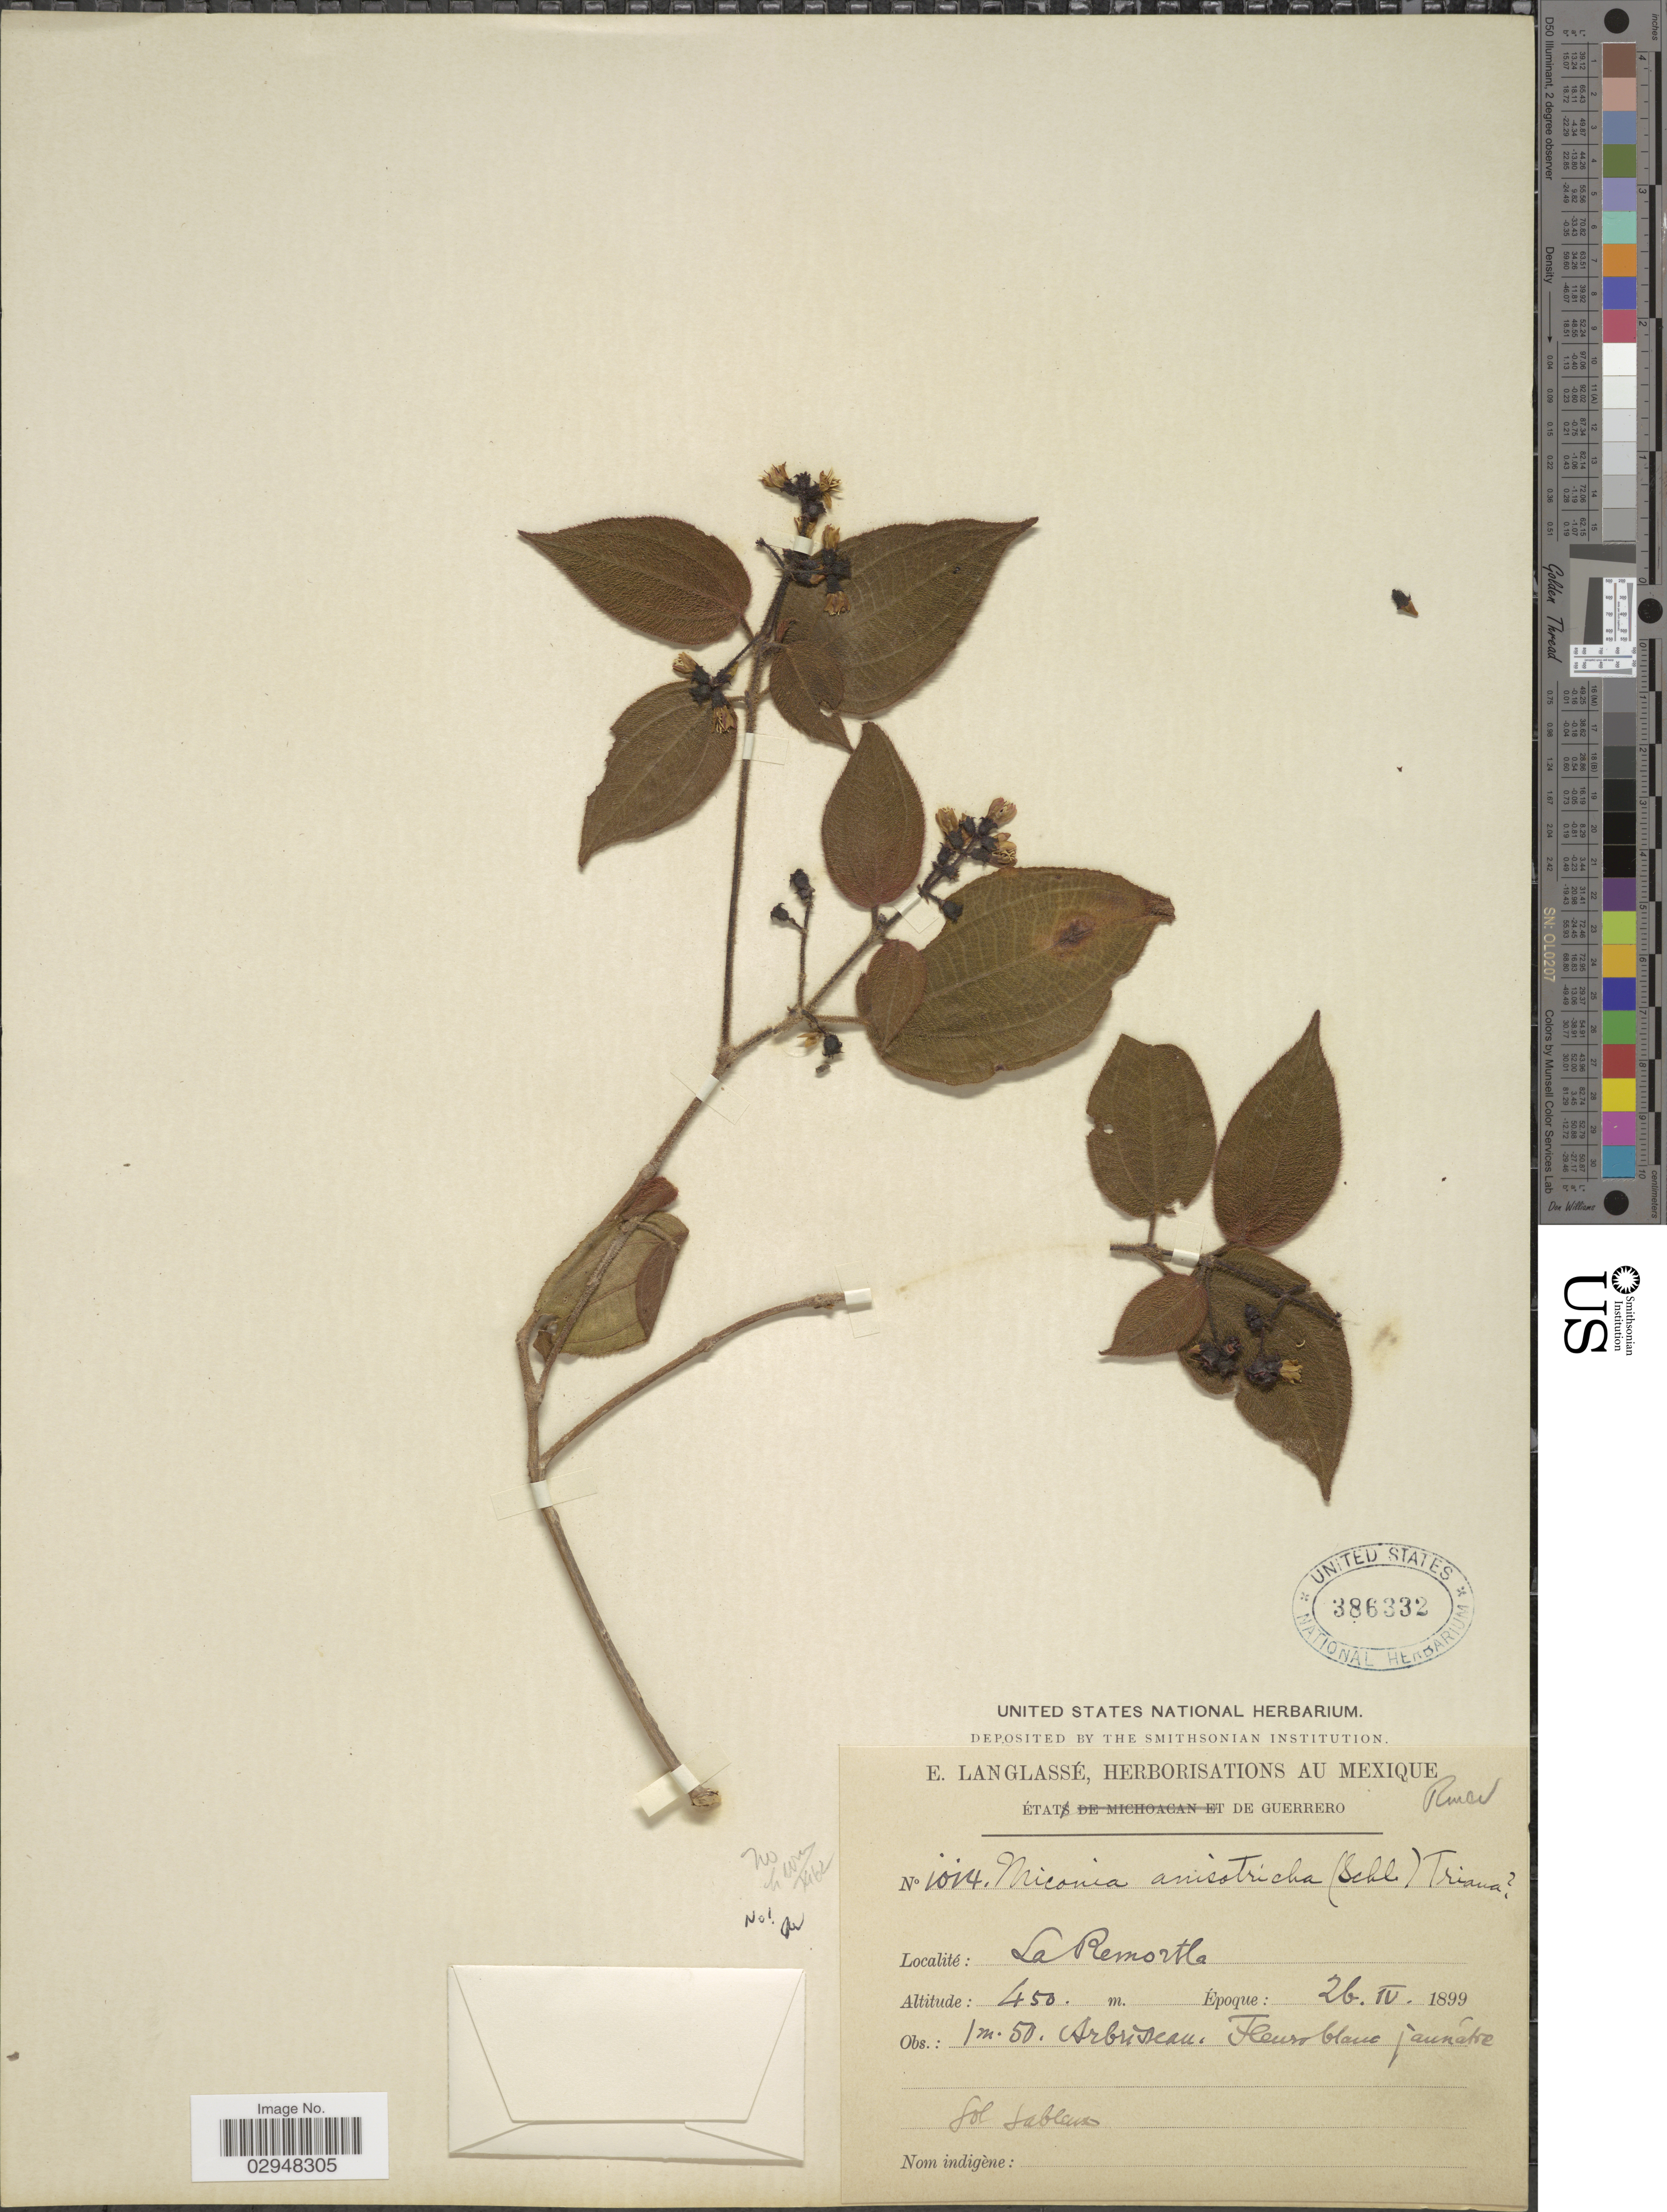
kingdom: Plantae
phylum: Tracheophyta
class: Magnoliopsida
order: Myrtales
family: Melastomataceae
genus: Clidemia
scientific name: Clidemia submontana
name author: Rose ex Gleason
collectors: E. Langlassé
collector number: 1014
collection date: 1899-04-26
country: Mexico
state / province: Guerrero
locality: La Remortla.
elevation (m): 450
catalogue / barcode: US 386332